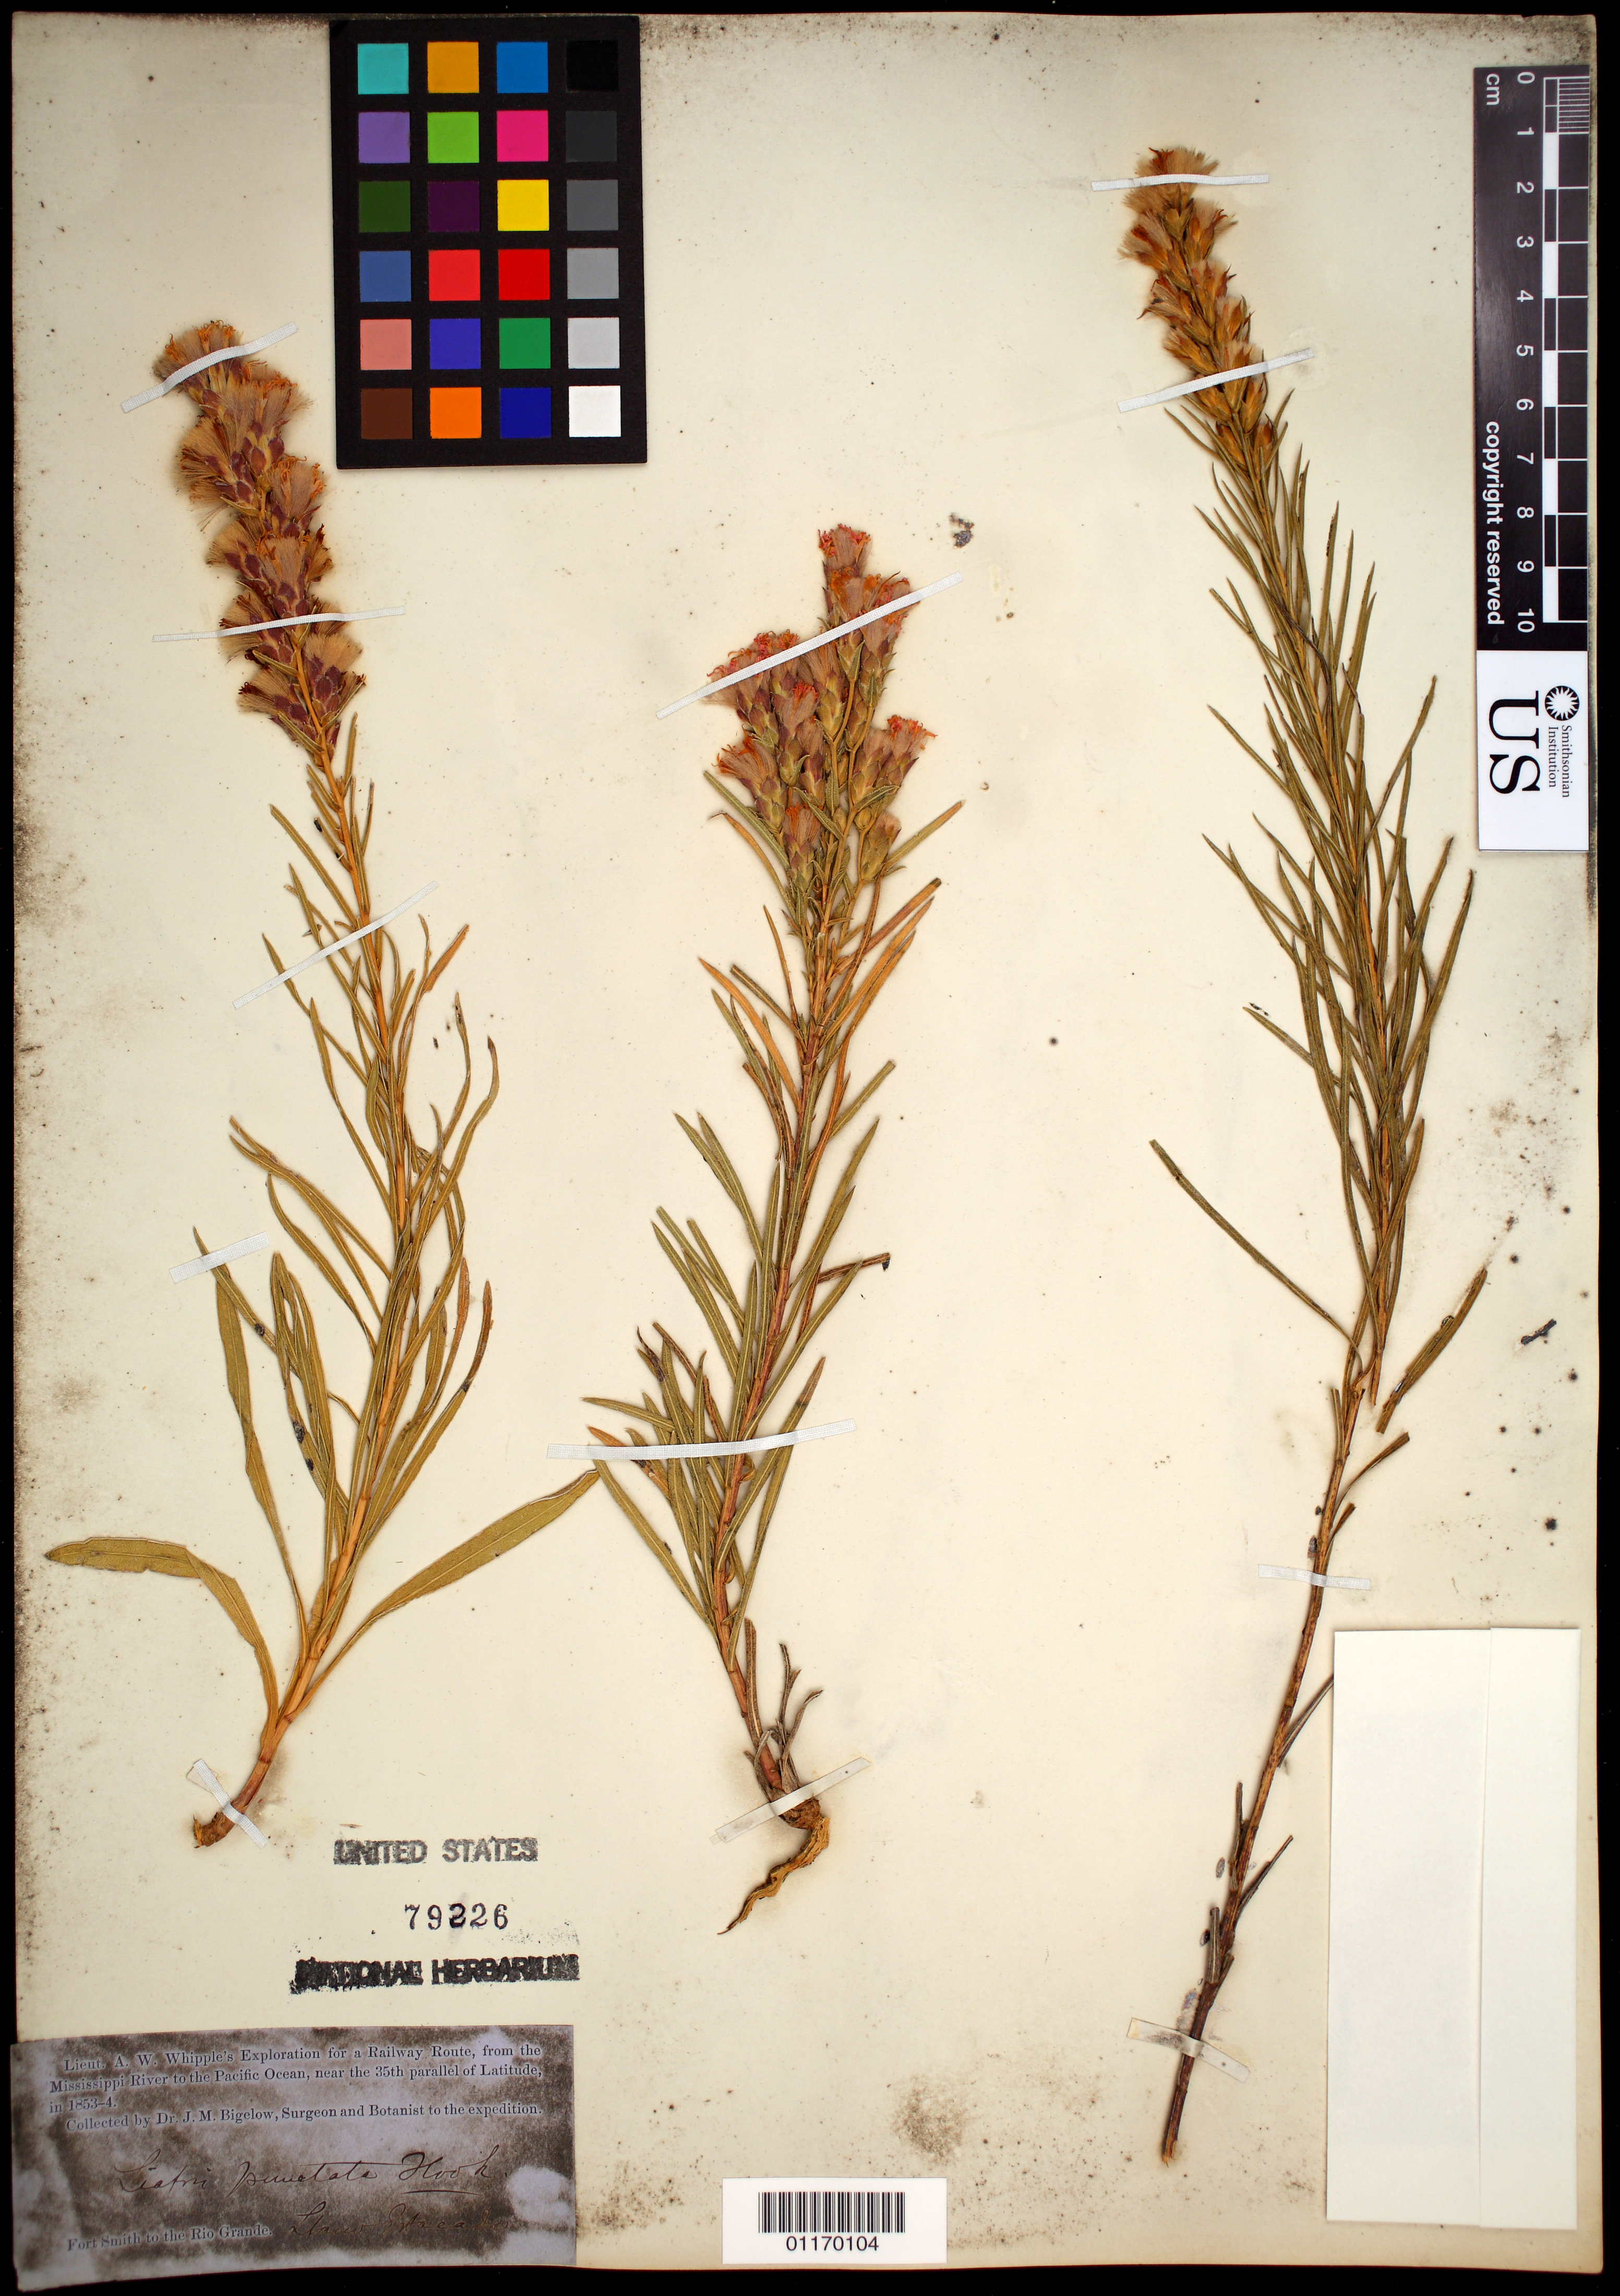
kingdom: Plantae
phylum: Tracheophyta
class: Magnoliopsida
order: Asterales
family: Asteraceae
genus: Liatris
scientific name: Liatris punctata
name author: Hook.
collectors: J. M. Bigelow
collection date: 1853/1854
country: United States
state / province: New Mexico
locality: Llano Estacado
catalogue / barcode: US 79226